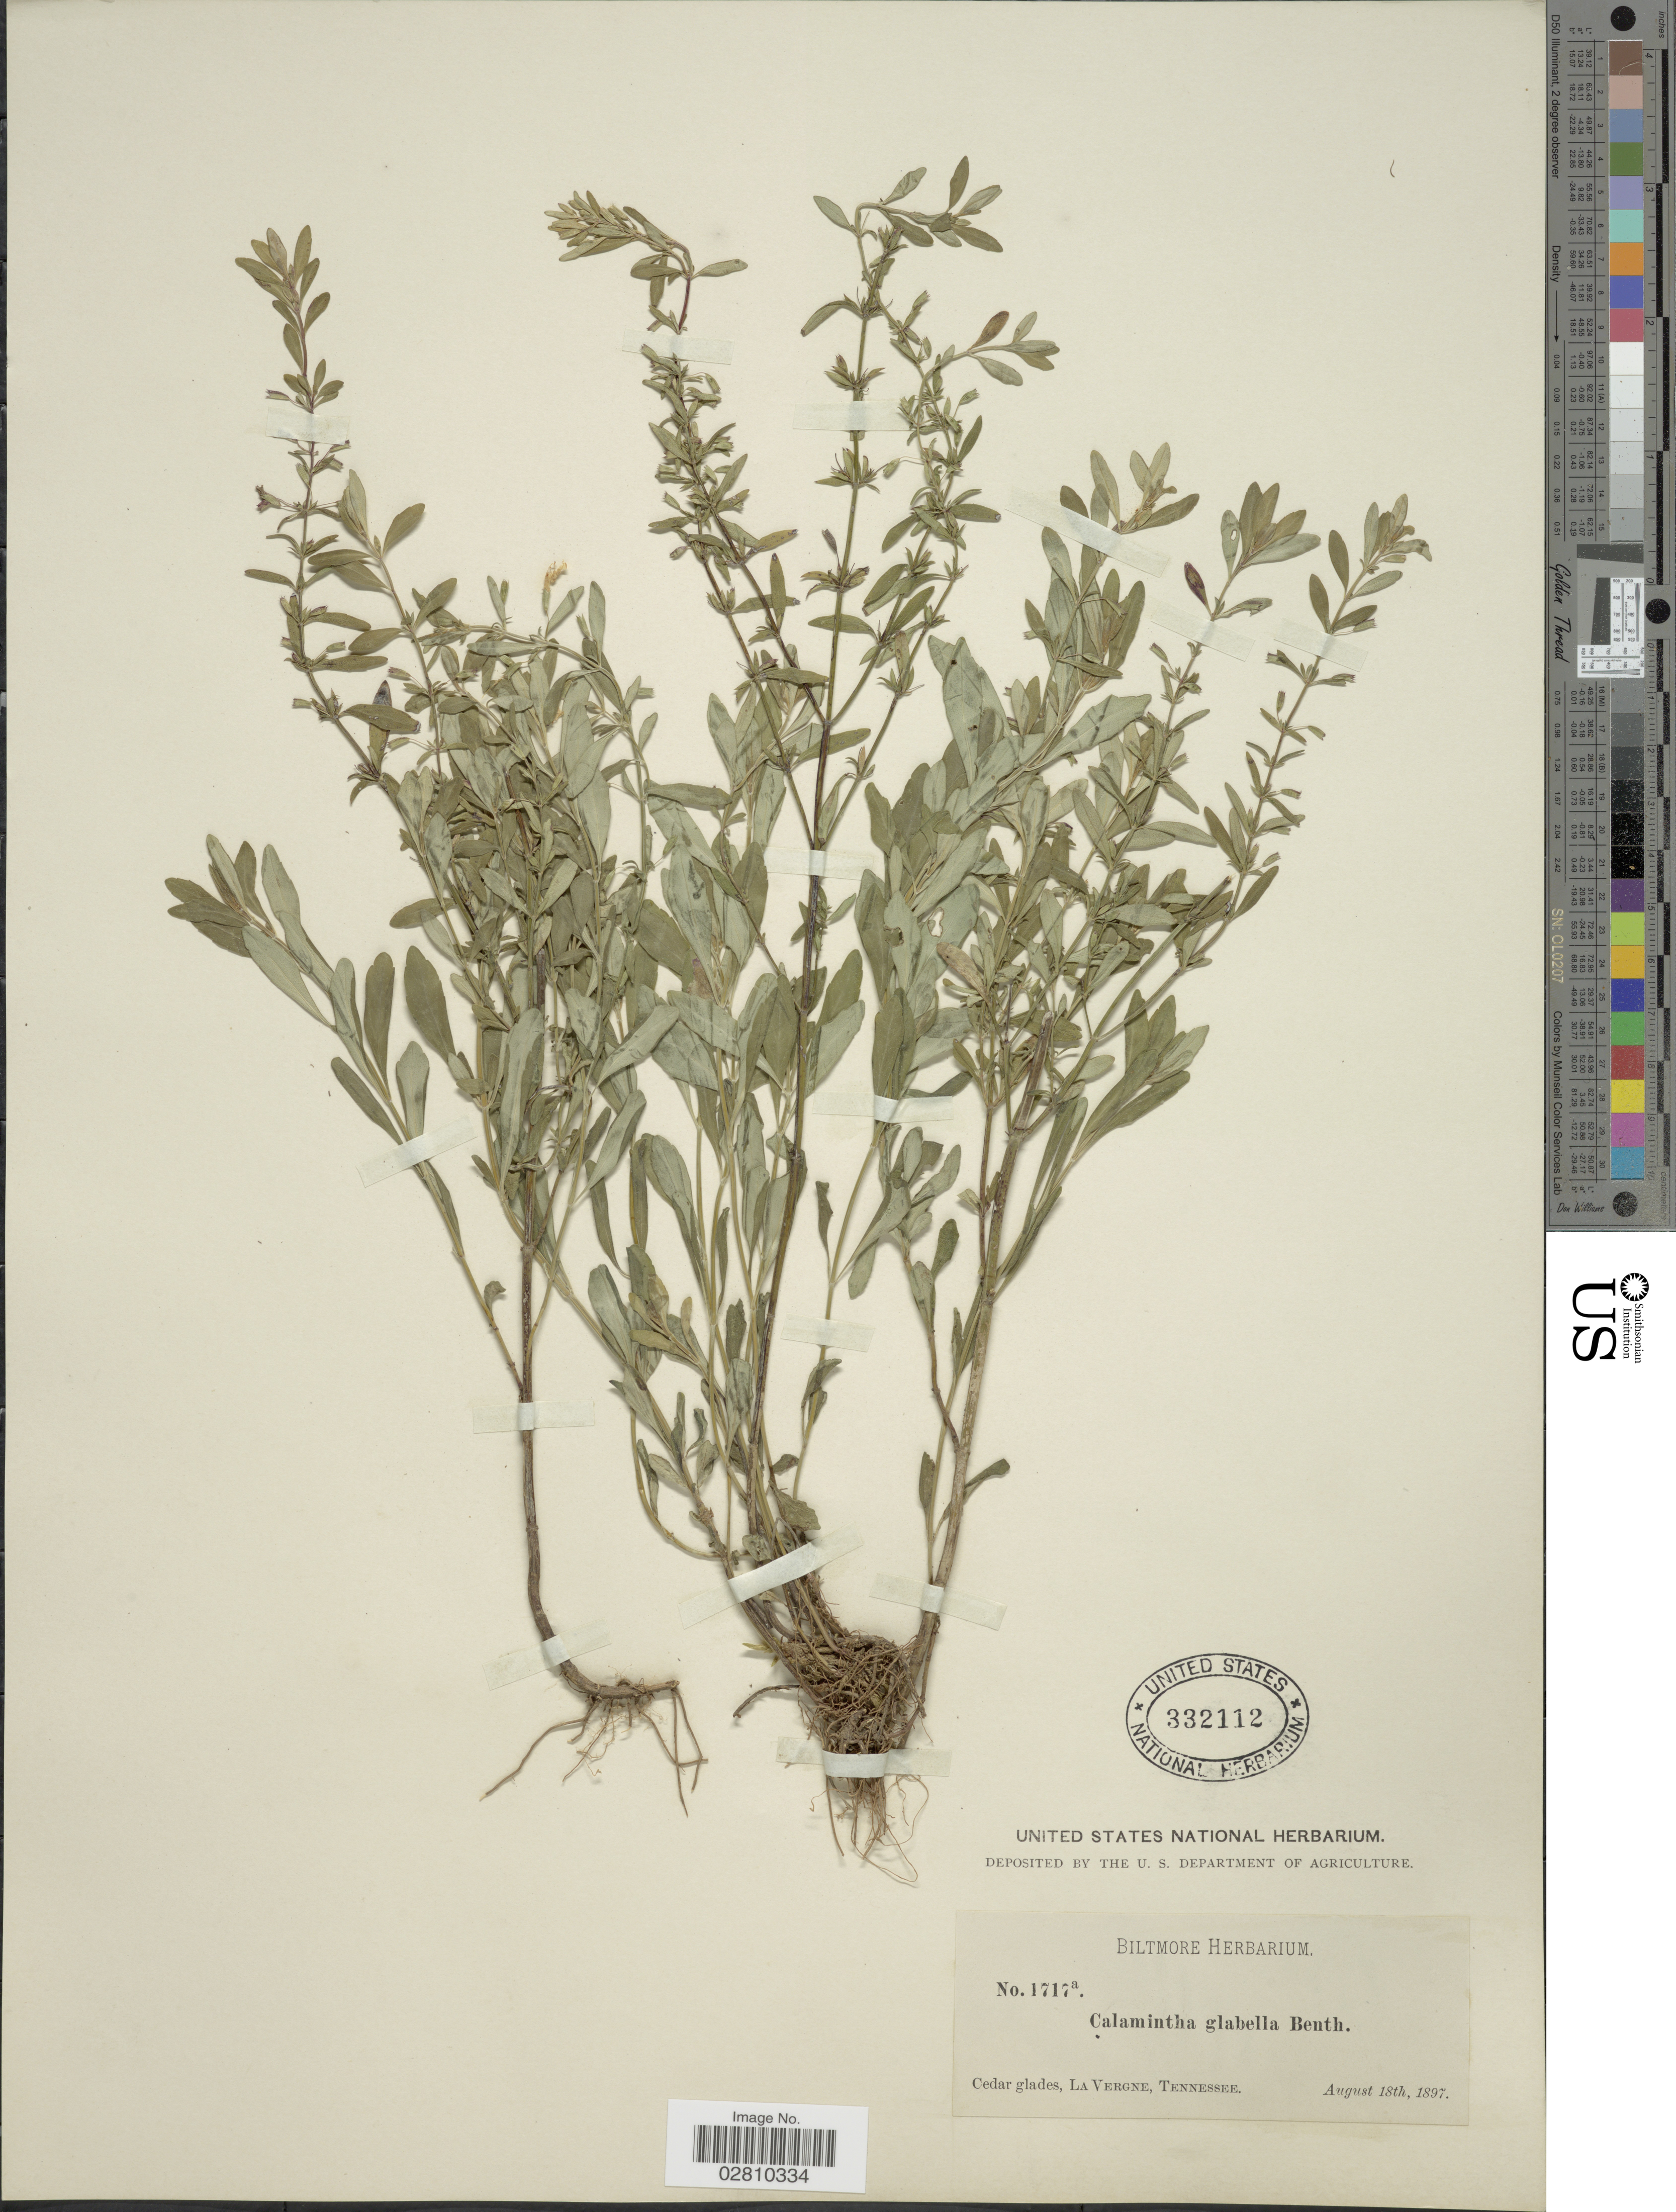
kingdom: Plantae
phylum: Tracheophyta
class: Magnoliopsida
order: Lamiales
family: Lamiaceae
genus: Clinopodium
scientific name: Clinopodium glabellum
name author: (Michx.) Kuntze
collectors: ex herb. Biltmore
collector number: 1717a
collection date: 1897-08-18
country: United States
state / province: Tennessee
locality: Cedar glades, La Vergne.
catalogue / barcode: US 332112